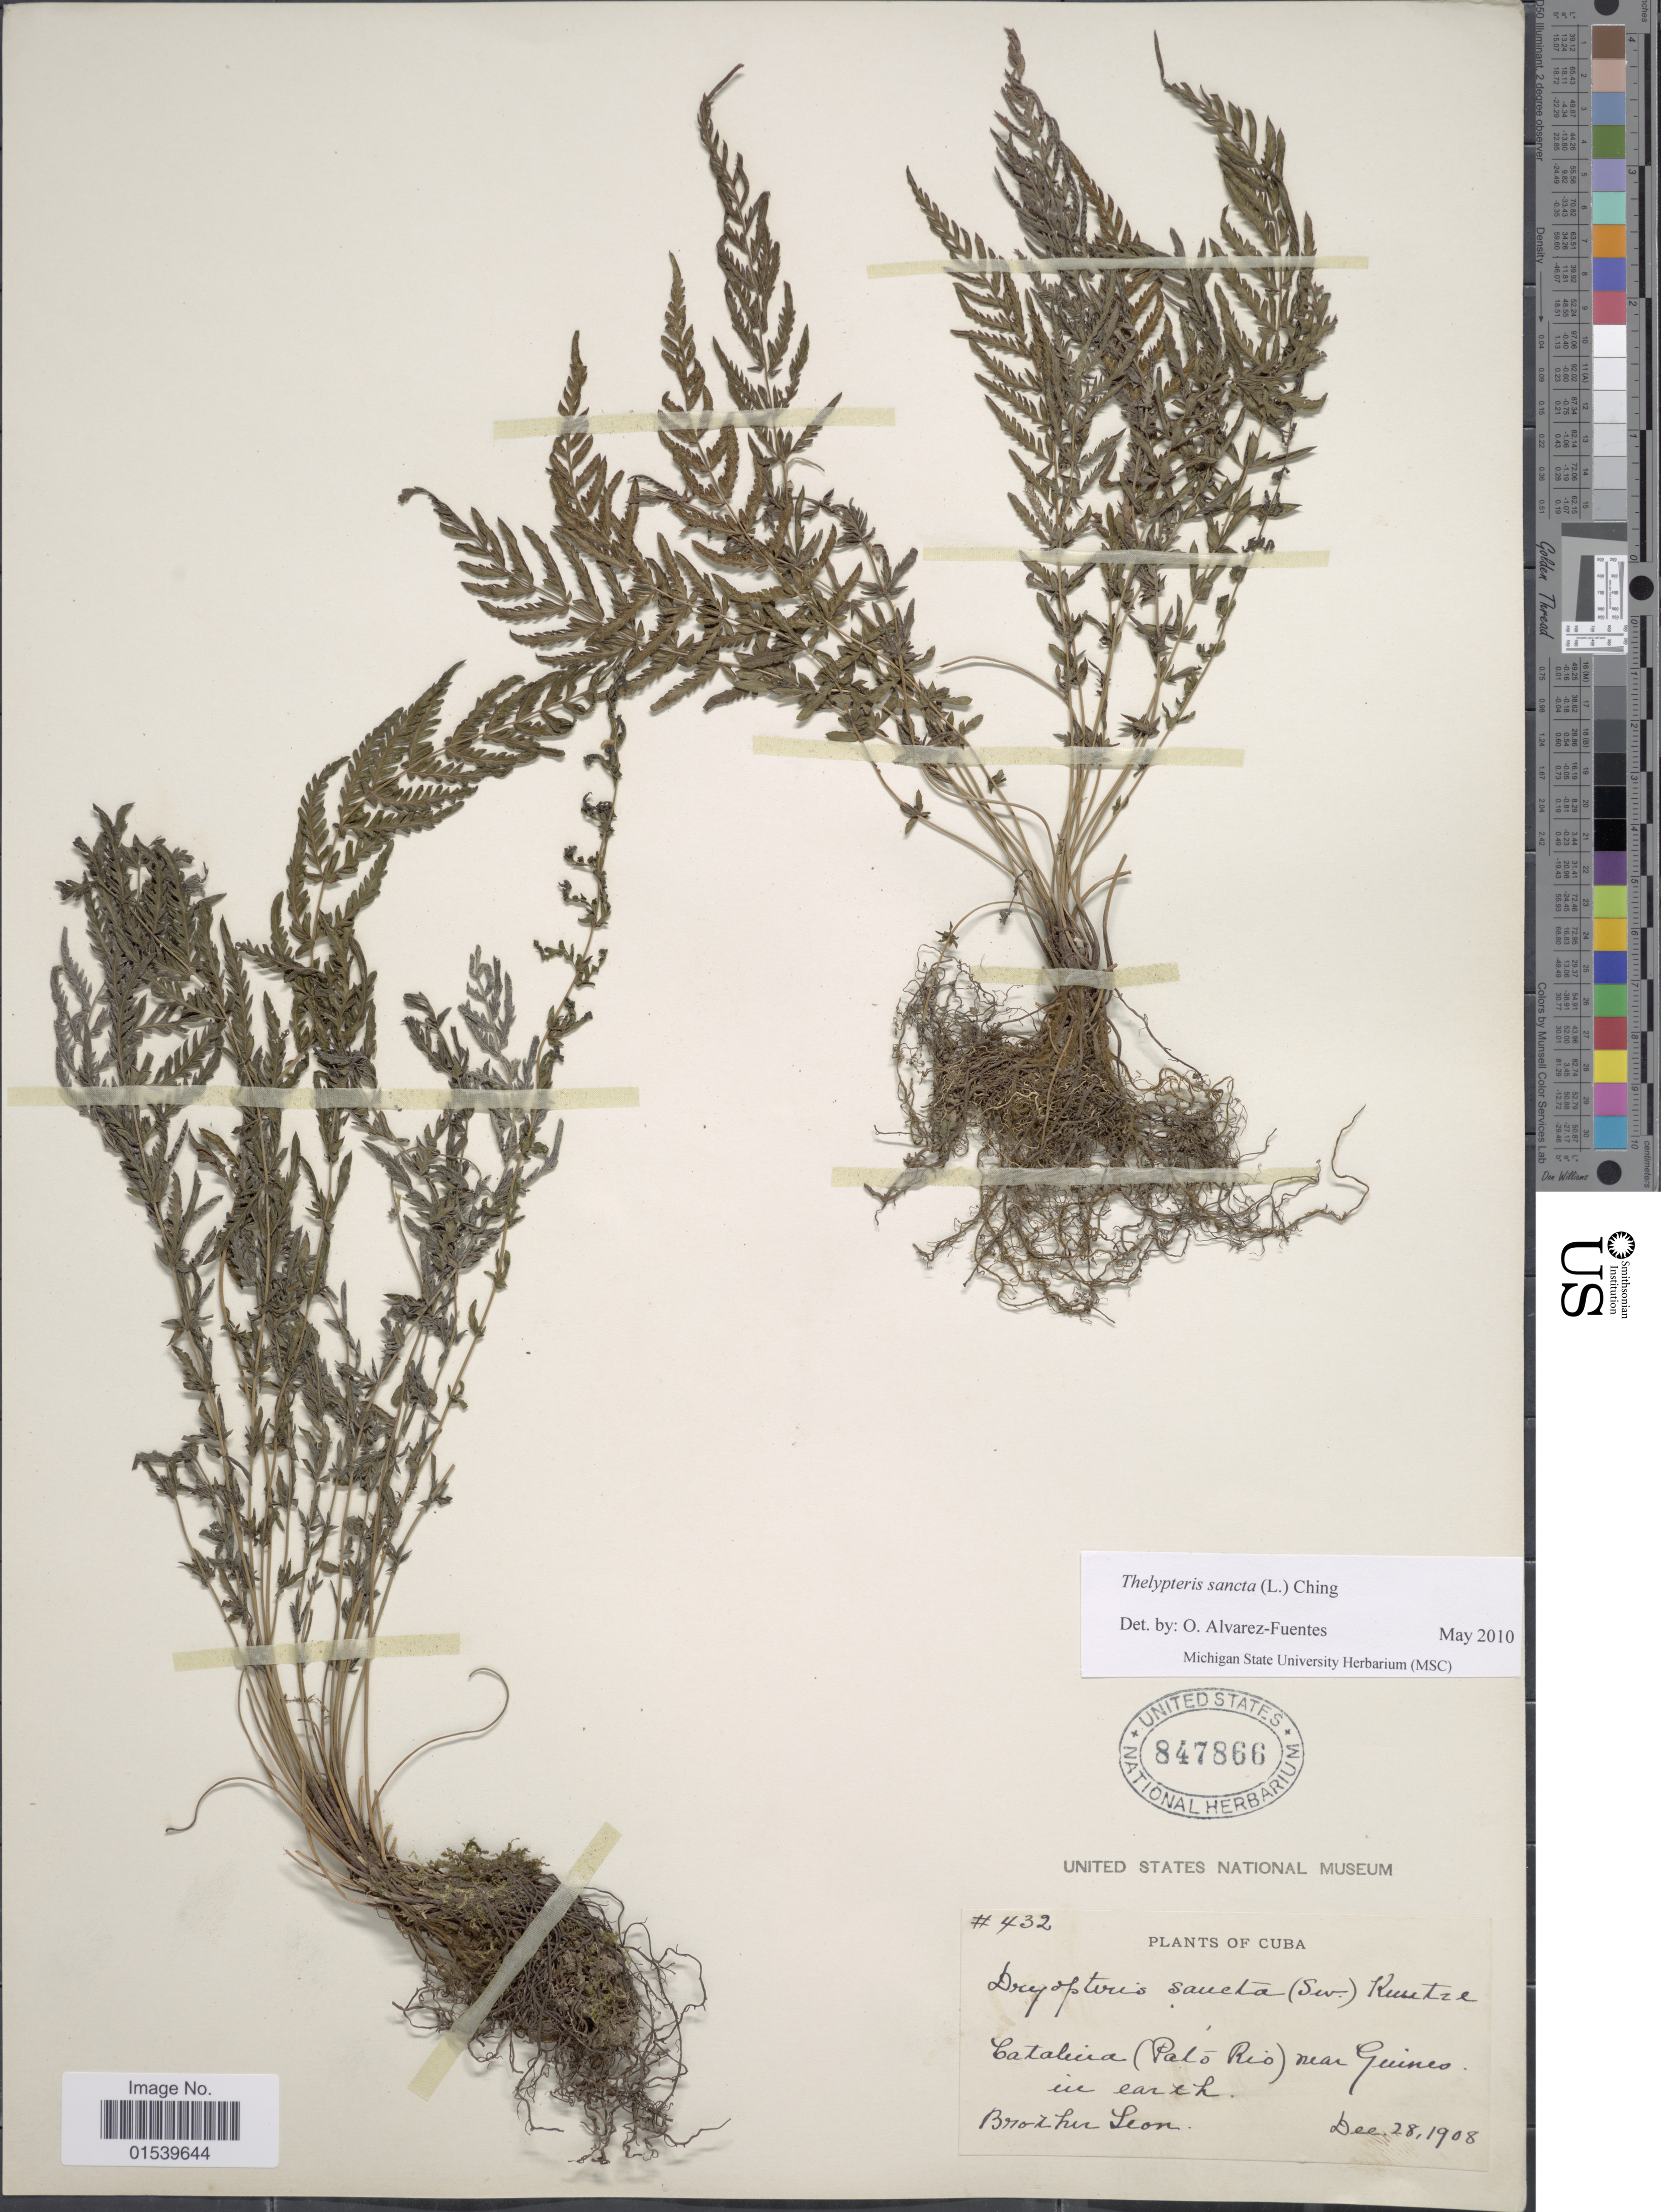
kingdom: Plantae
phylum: Tracheophyta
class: Polypodiopsida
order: Polypodiales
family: Thelypteridaceae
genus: Amauropelta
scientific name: Amauropelta sancta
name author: (L.) Pic. Serm.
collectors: F. Leon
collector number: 432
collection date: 1908-12-28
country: Cuba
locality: Catalina (Pato Rio) near Guines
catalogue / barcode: US 847866